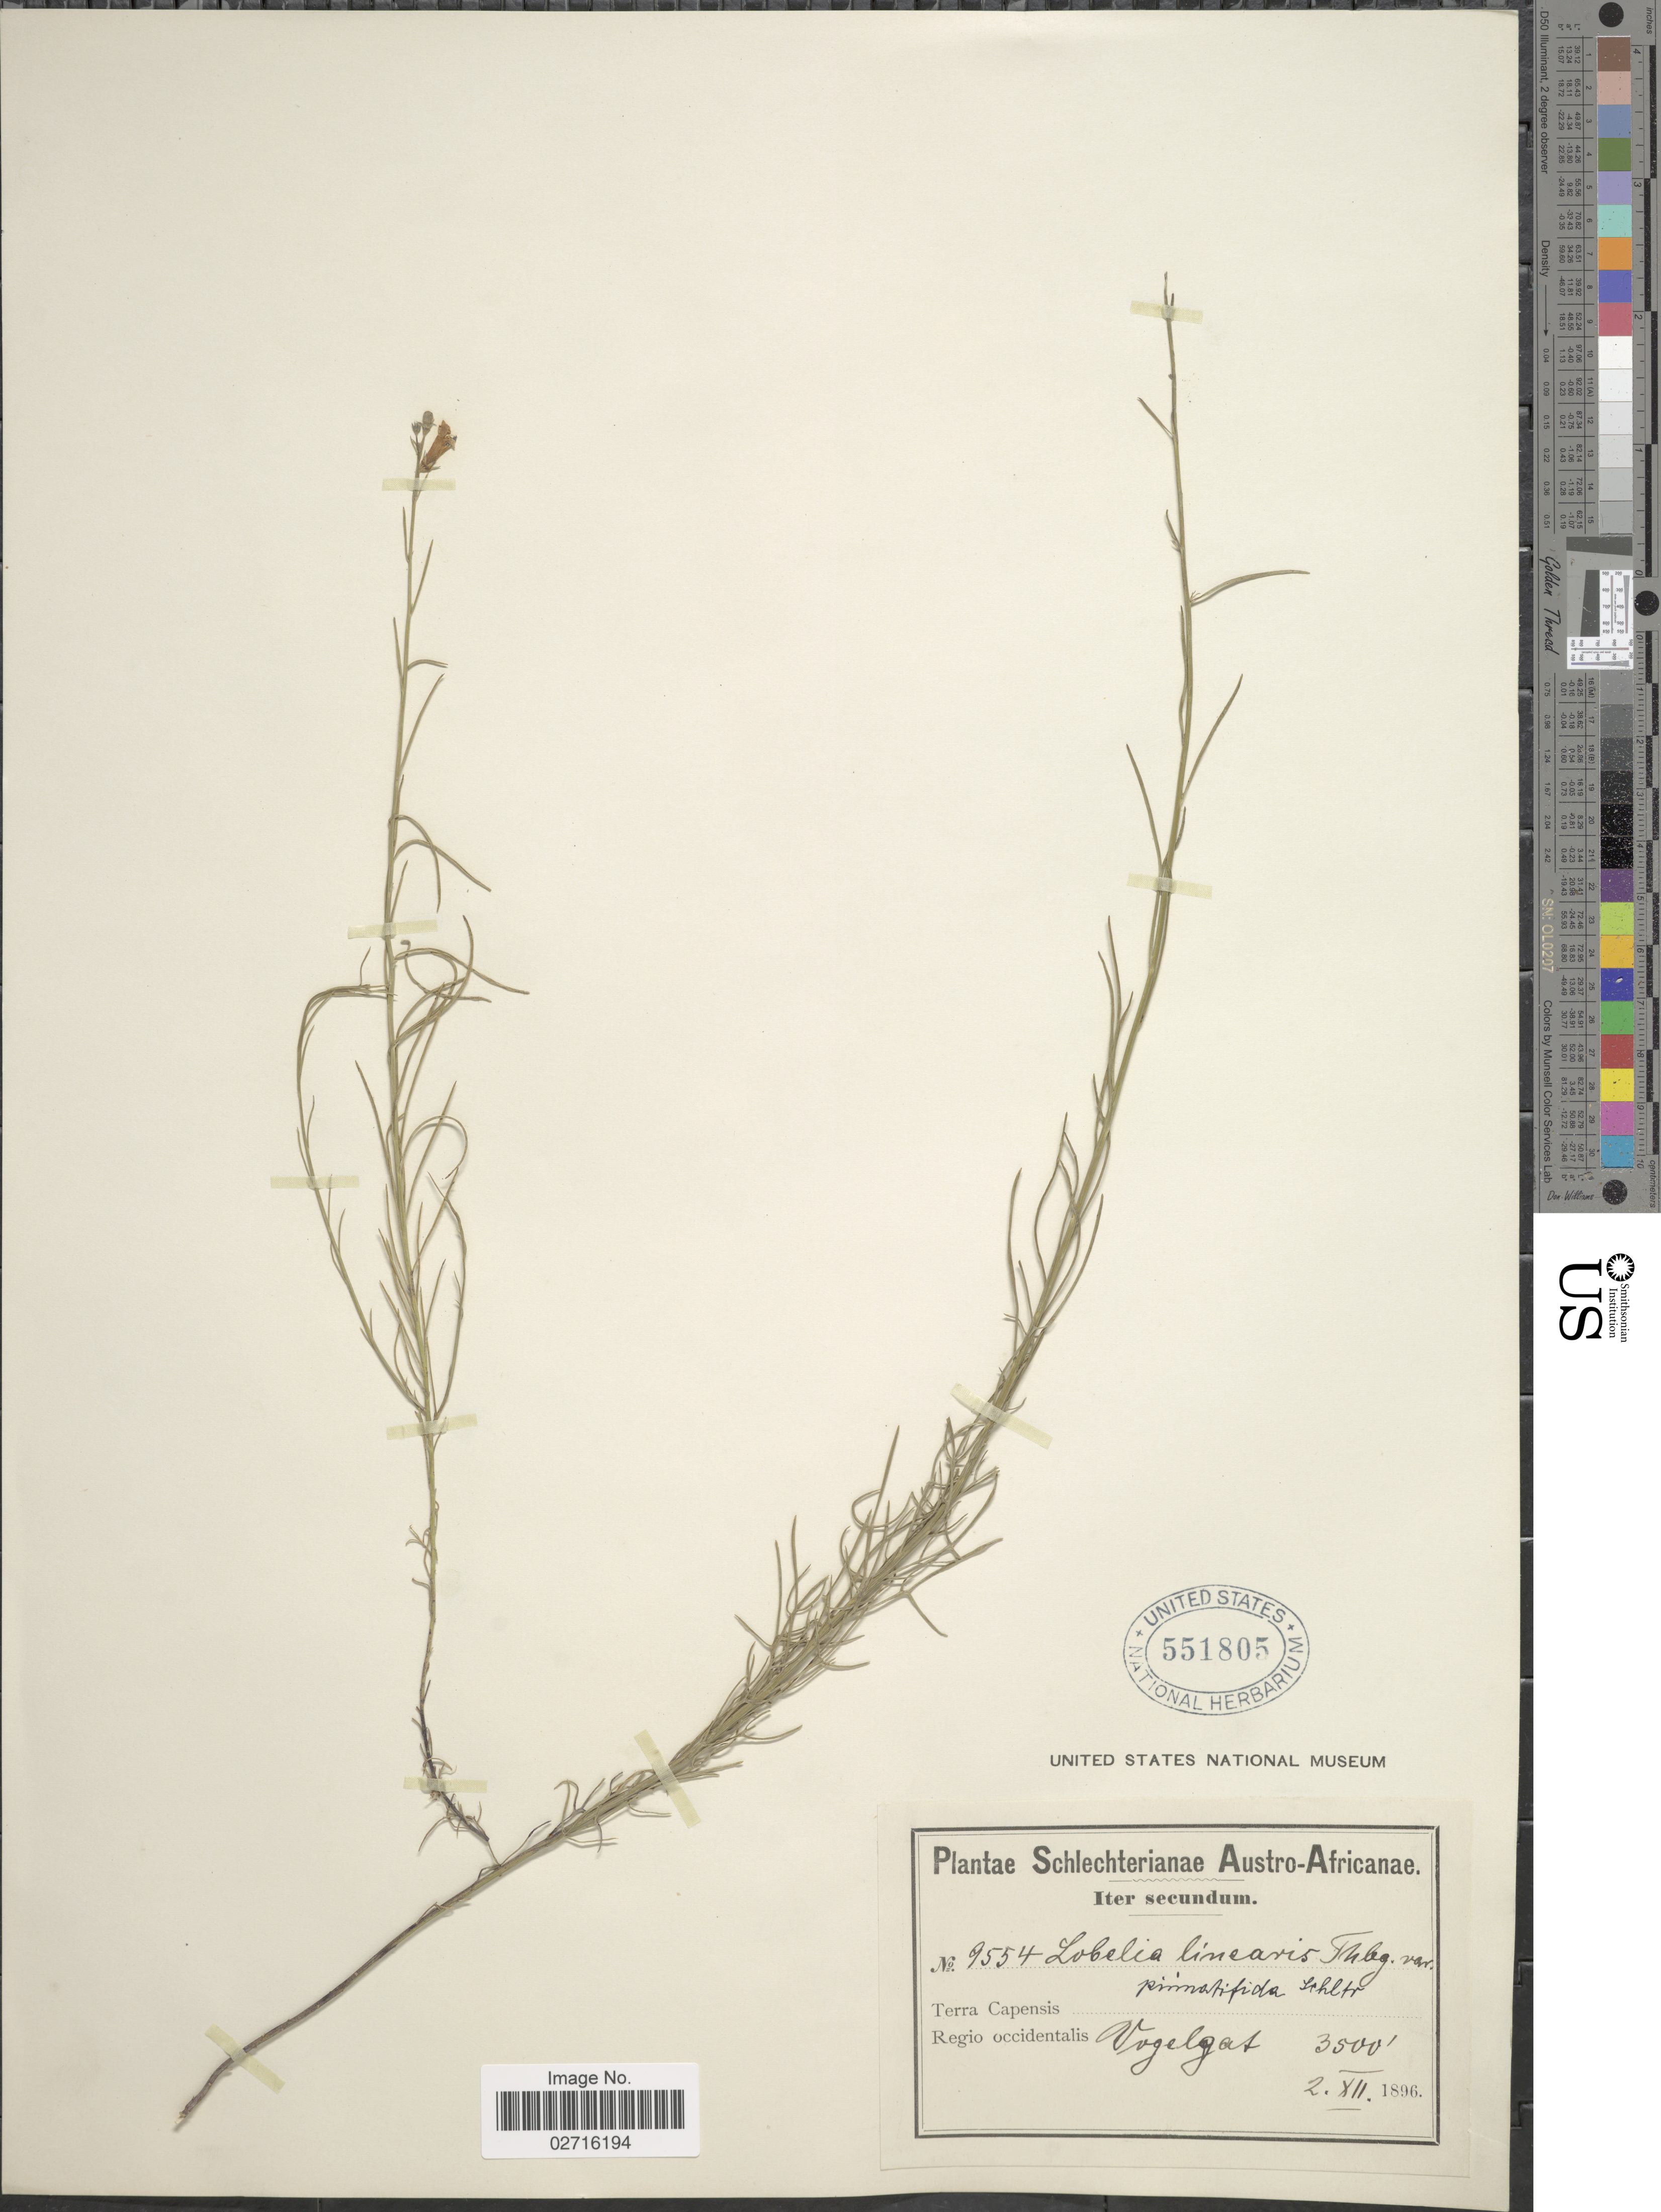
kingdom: Plantae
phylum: Tracheophyta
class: Magnoliopsida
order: Asterales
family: Campanulaceae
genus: Lobelia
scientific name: Lobelia linearis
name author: Thunb.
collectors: Schlechter, --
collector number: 9554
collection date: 1896-12-02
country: South Africa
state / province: Western Cape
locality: Austro-Africanae, Terra Capensis, Regio occidentalis, Vogelgat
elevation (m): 1067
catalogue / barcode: US 551805